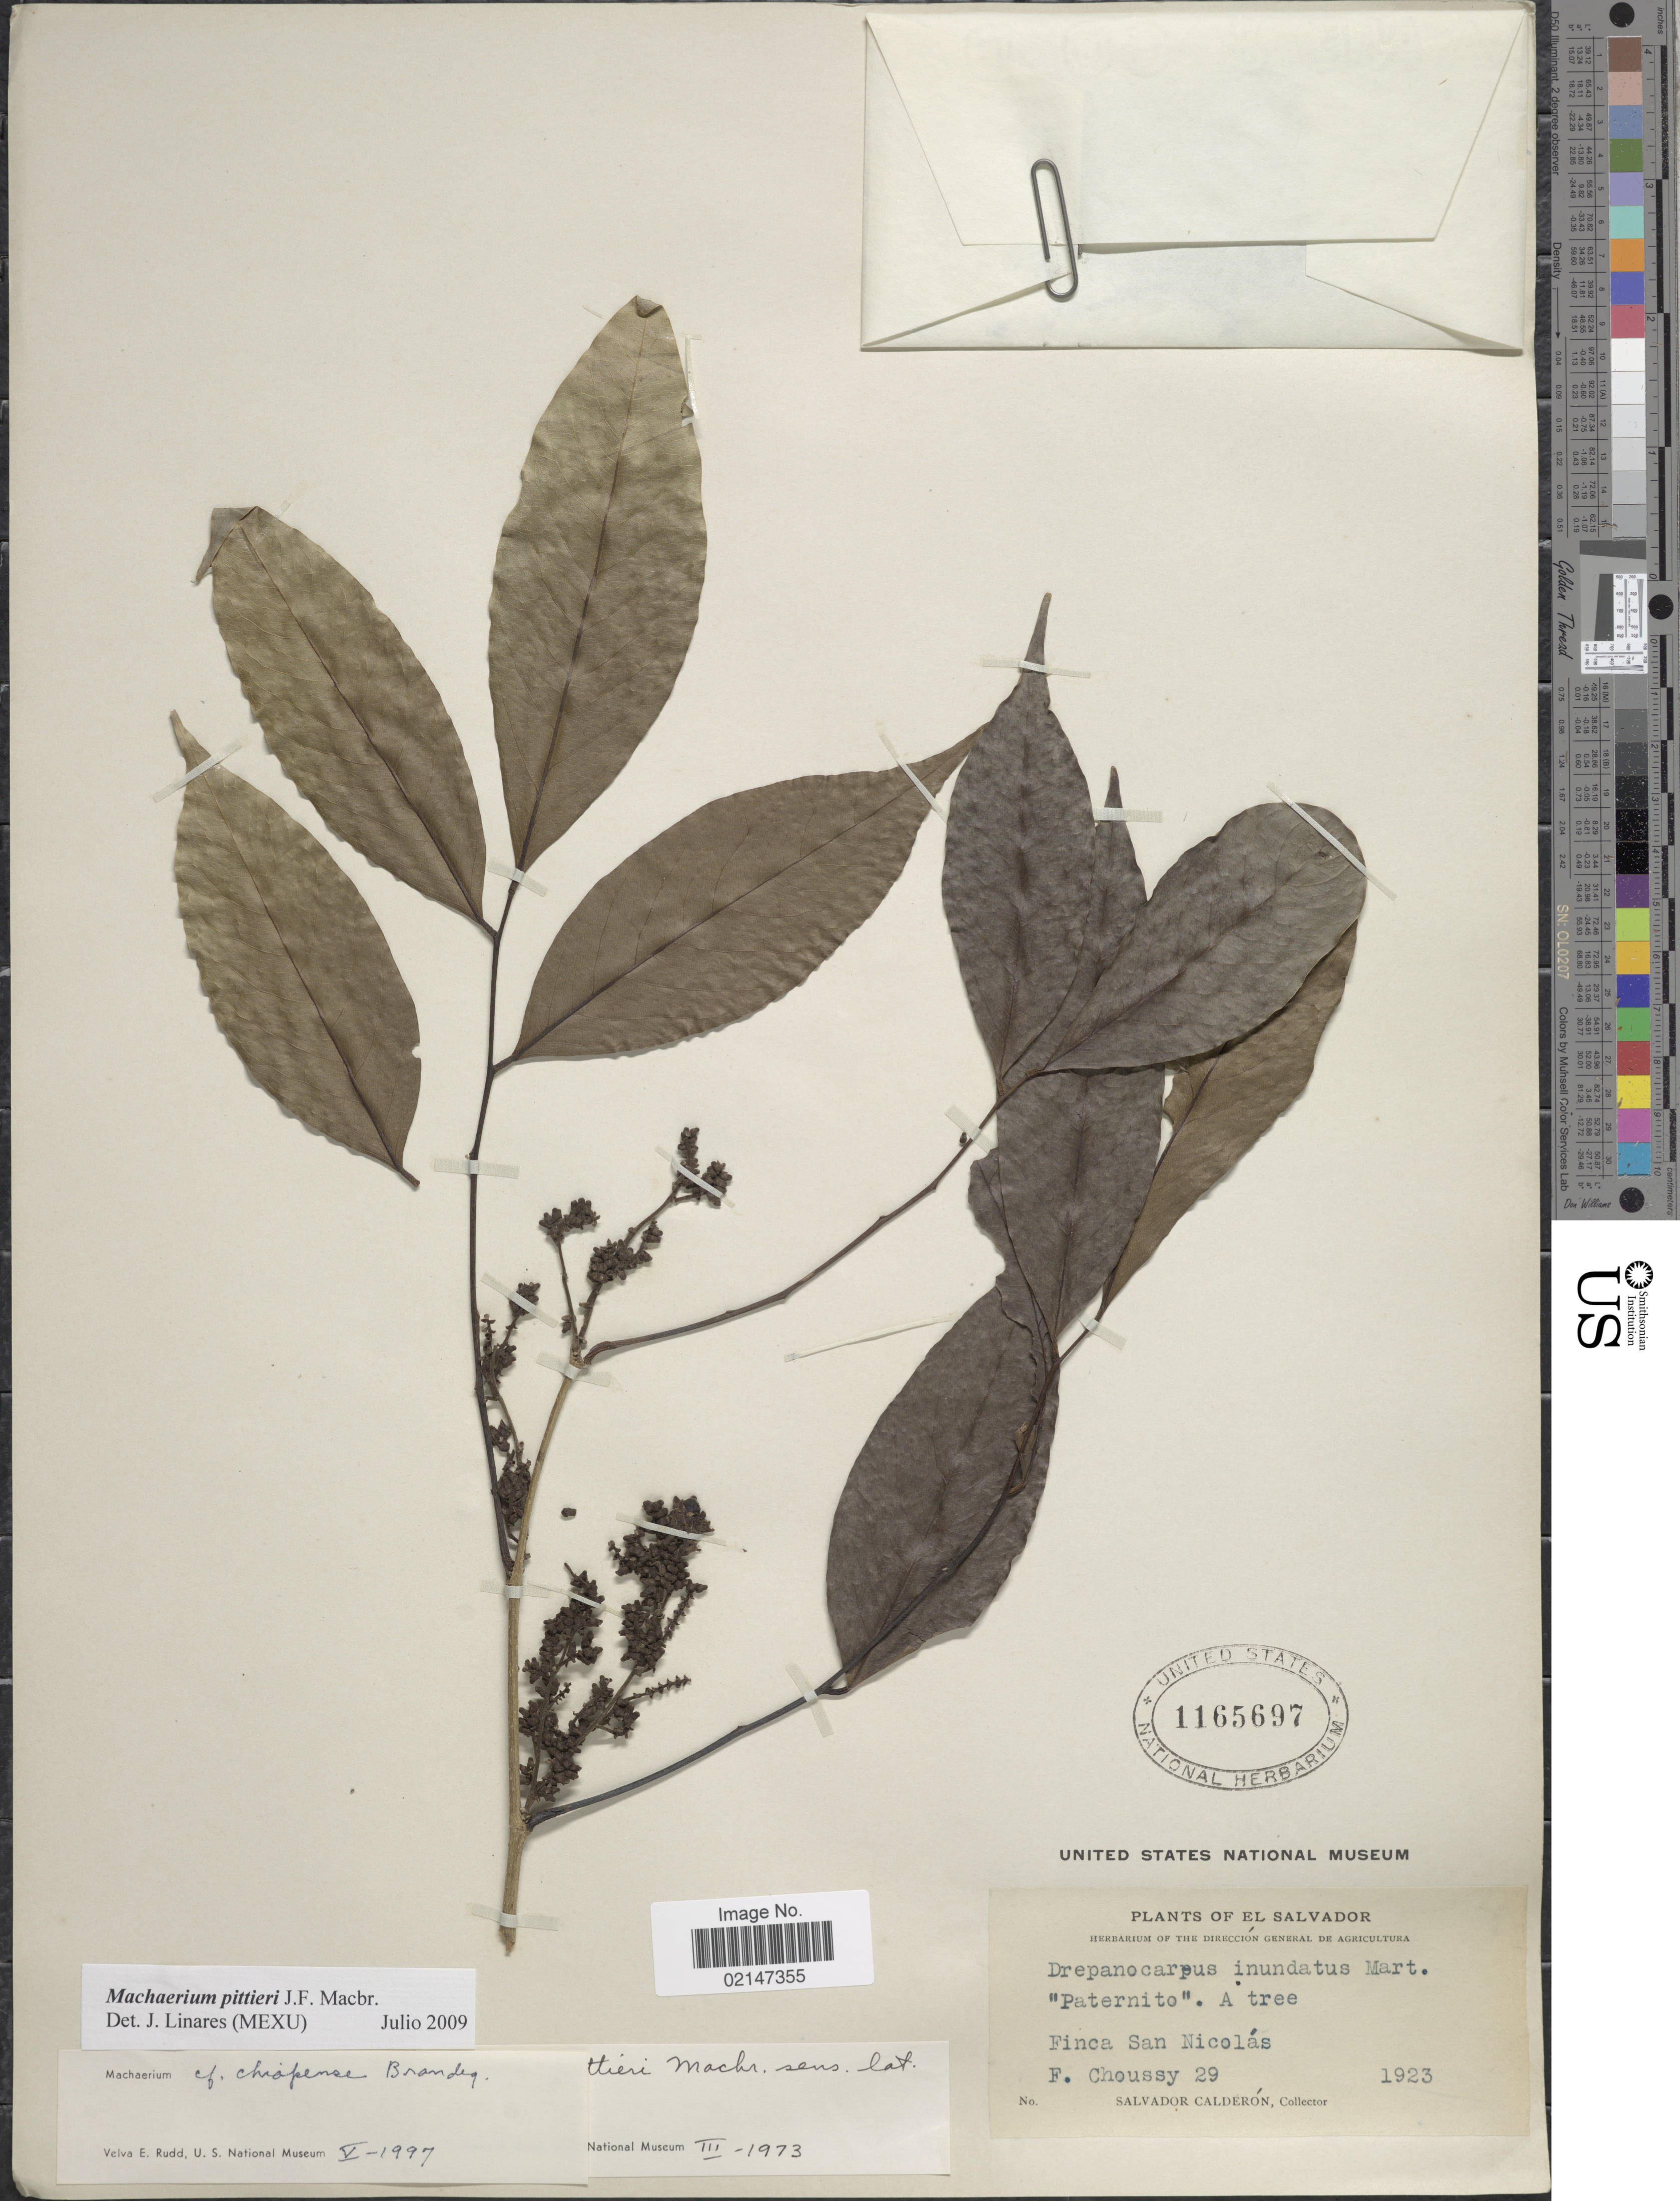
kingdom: Plantae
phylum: Tracheophyta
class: Magnoliopsida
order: Fabales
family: Fabaceae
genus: Machaerium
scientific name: Machaerium pittieri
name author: J.F. Macbr.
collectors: F. Choussy & S. Calderón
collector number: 29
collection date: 1923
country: El Salvador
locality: Finca San Nicolás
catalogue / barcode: US 1165697